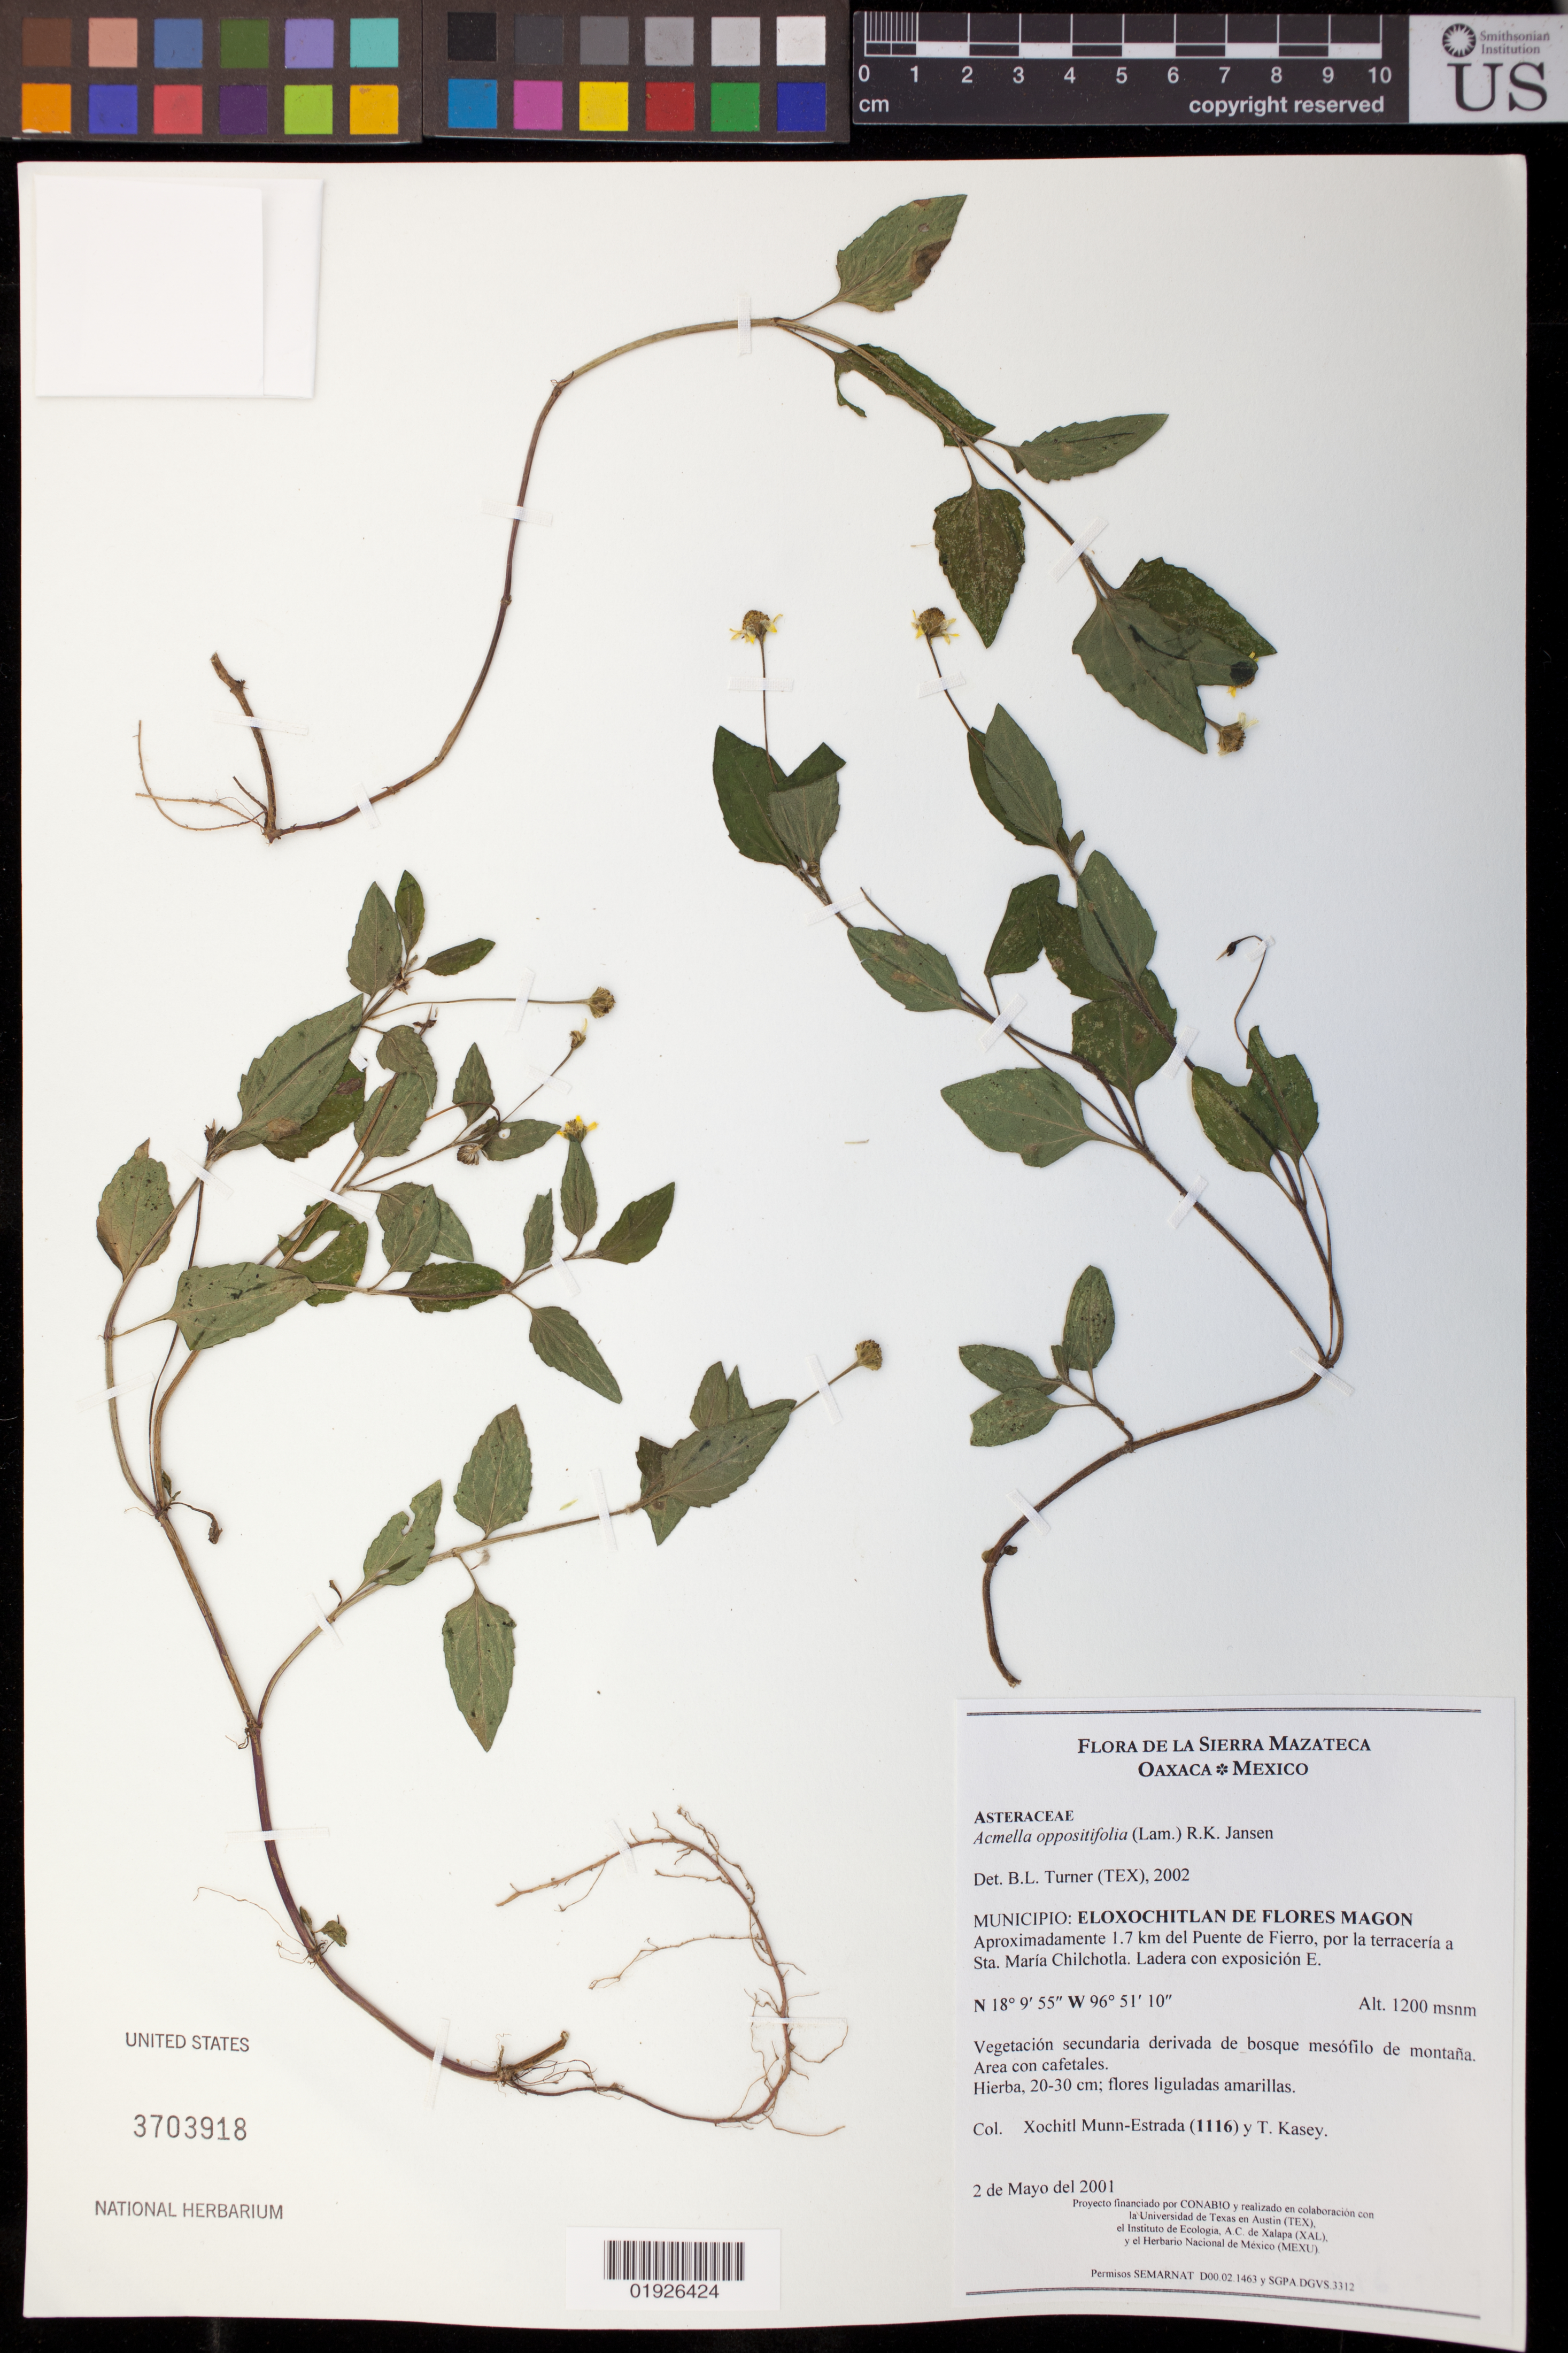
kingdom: Plantae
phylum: Tracheophyta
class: Magnoliopsida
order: Asterales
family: Asteraceae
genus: Acmella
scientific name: Acmella oppositifolia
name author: (Lam.) R.K. Jansen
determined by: Turner, B. L.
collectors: X. Munn-Estrada & T. Kasey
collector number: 1116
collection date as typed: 2 de Mayo del 2001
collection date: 2001-05-02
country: Mexico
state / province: Oaxaca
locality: Eloxochitlan de Flores Magon, aproximadamente 1.7 km del Puente de Fierro, por la terraceria a Sta. Maria Chilchotla. Ladera con exposicion E.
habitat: Vegetacion secundaria derivada de bosque mesofilo de montana. Area con cafetales.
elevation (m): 1200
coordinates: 18 9 55 N, 96 51 10 W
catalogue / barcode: US 3703918